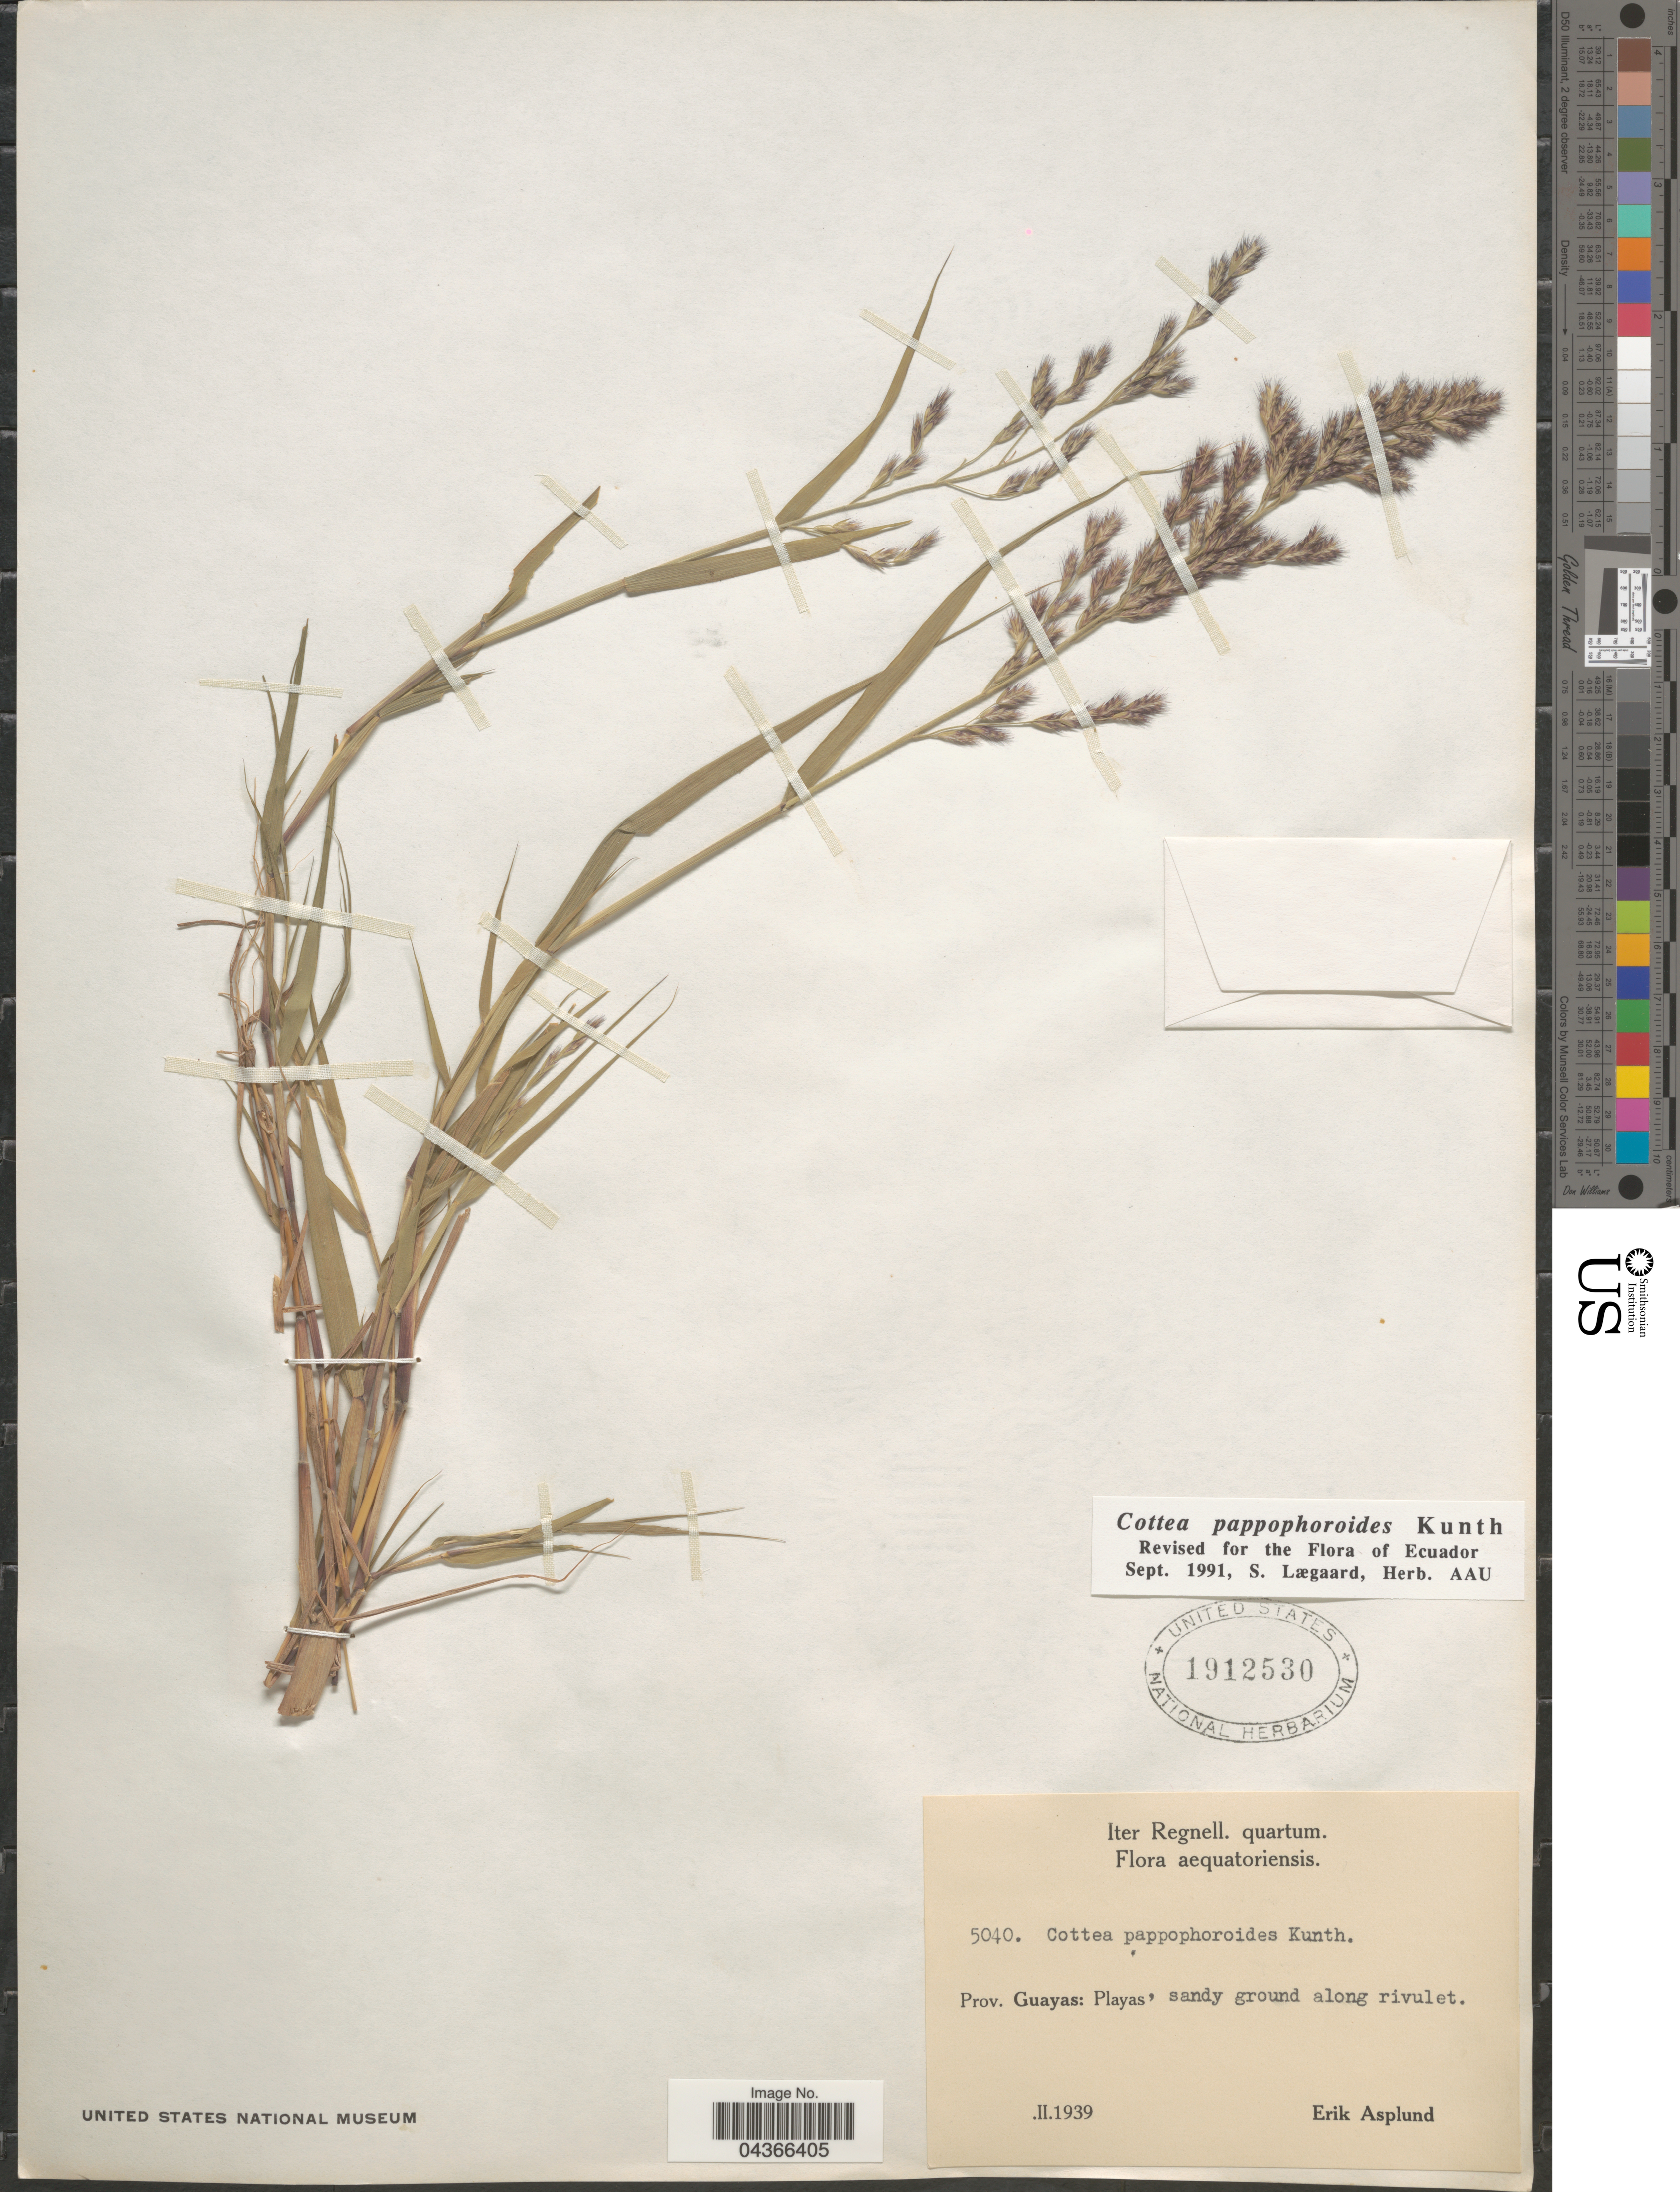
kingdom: Plantae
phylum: Tracheophyta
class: Liliopsida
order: Poales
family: Poaceae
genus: Cottea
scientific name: Cottea pappophoroides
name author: Kunth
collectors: E. Asplund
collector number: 5040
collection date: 1939-02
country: Ecuador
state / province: Guayas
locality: Iter Regnell. quartum. Playas, sandy ground along rivulet.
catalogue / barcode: US 1912530